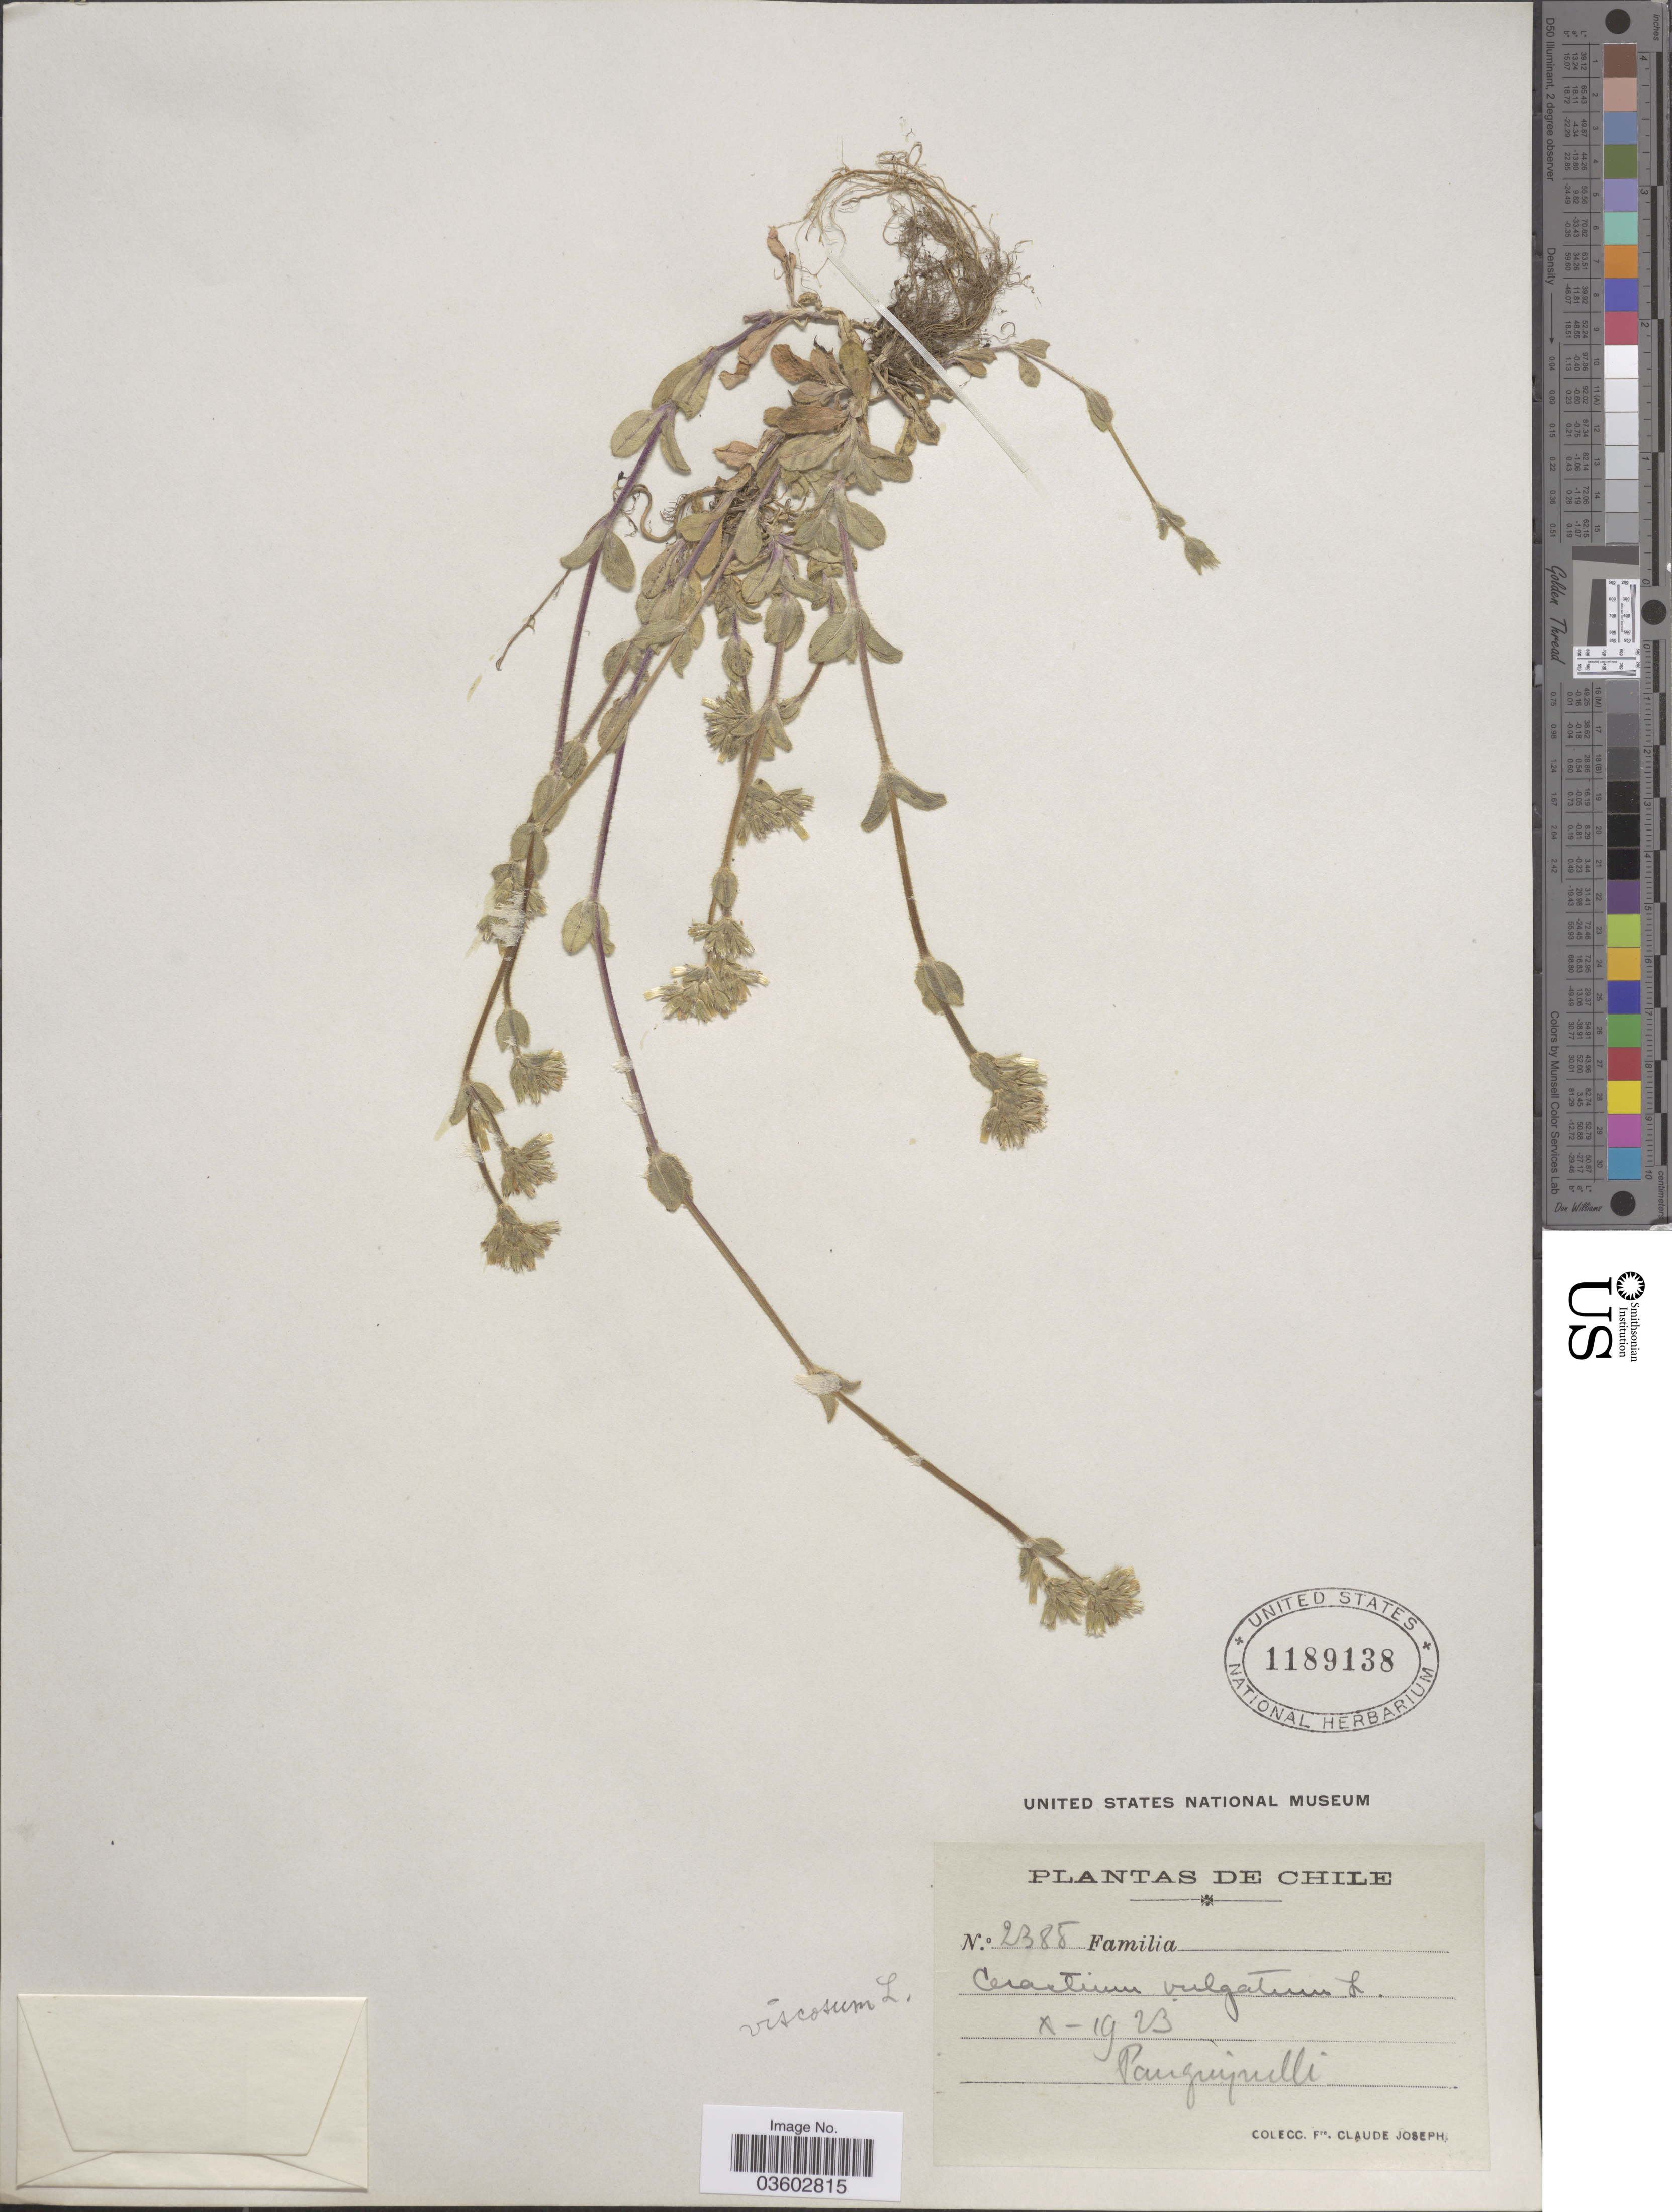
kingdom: Plantae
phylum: Tracheophyta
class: Magnoliopsida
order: Caryophyllales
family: Caryophyllaceae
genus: Cerastium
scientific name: Cerastium viscosum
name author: L.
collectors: Bro. Claude-Joseph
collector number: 2388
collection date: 1923-10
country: Chile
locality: Panguipulli.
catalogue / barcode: US 1189138